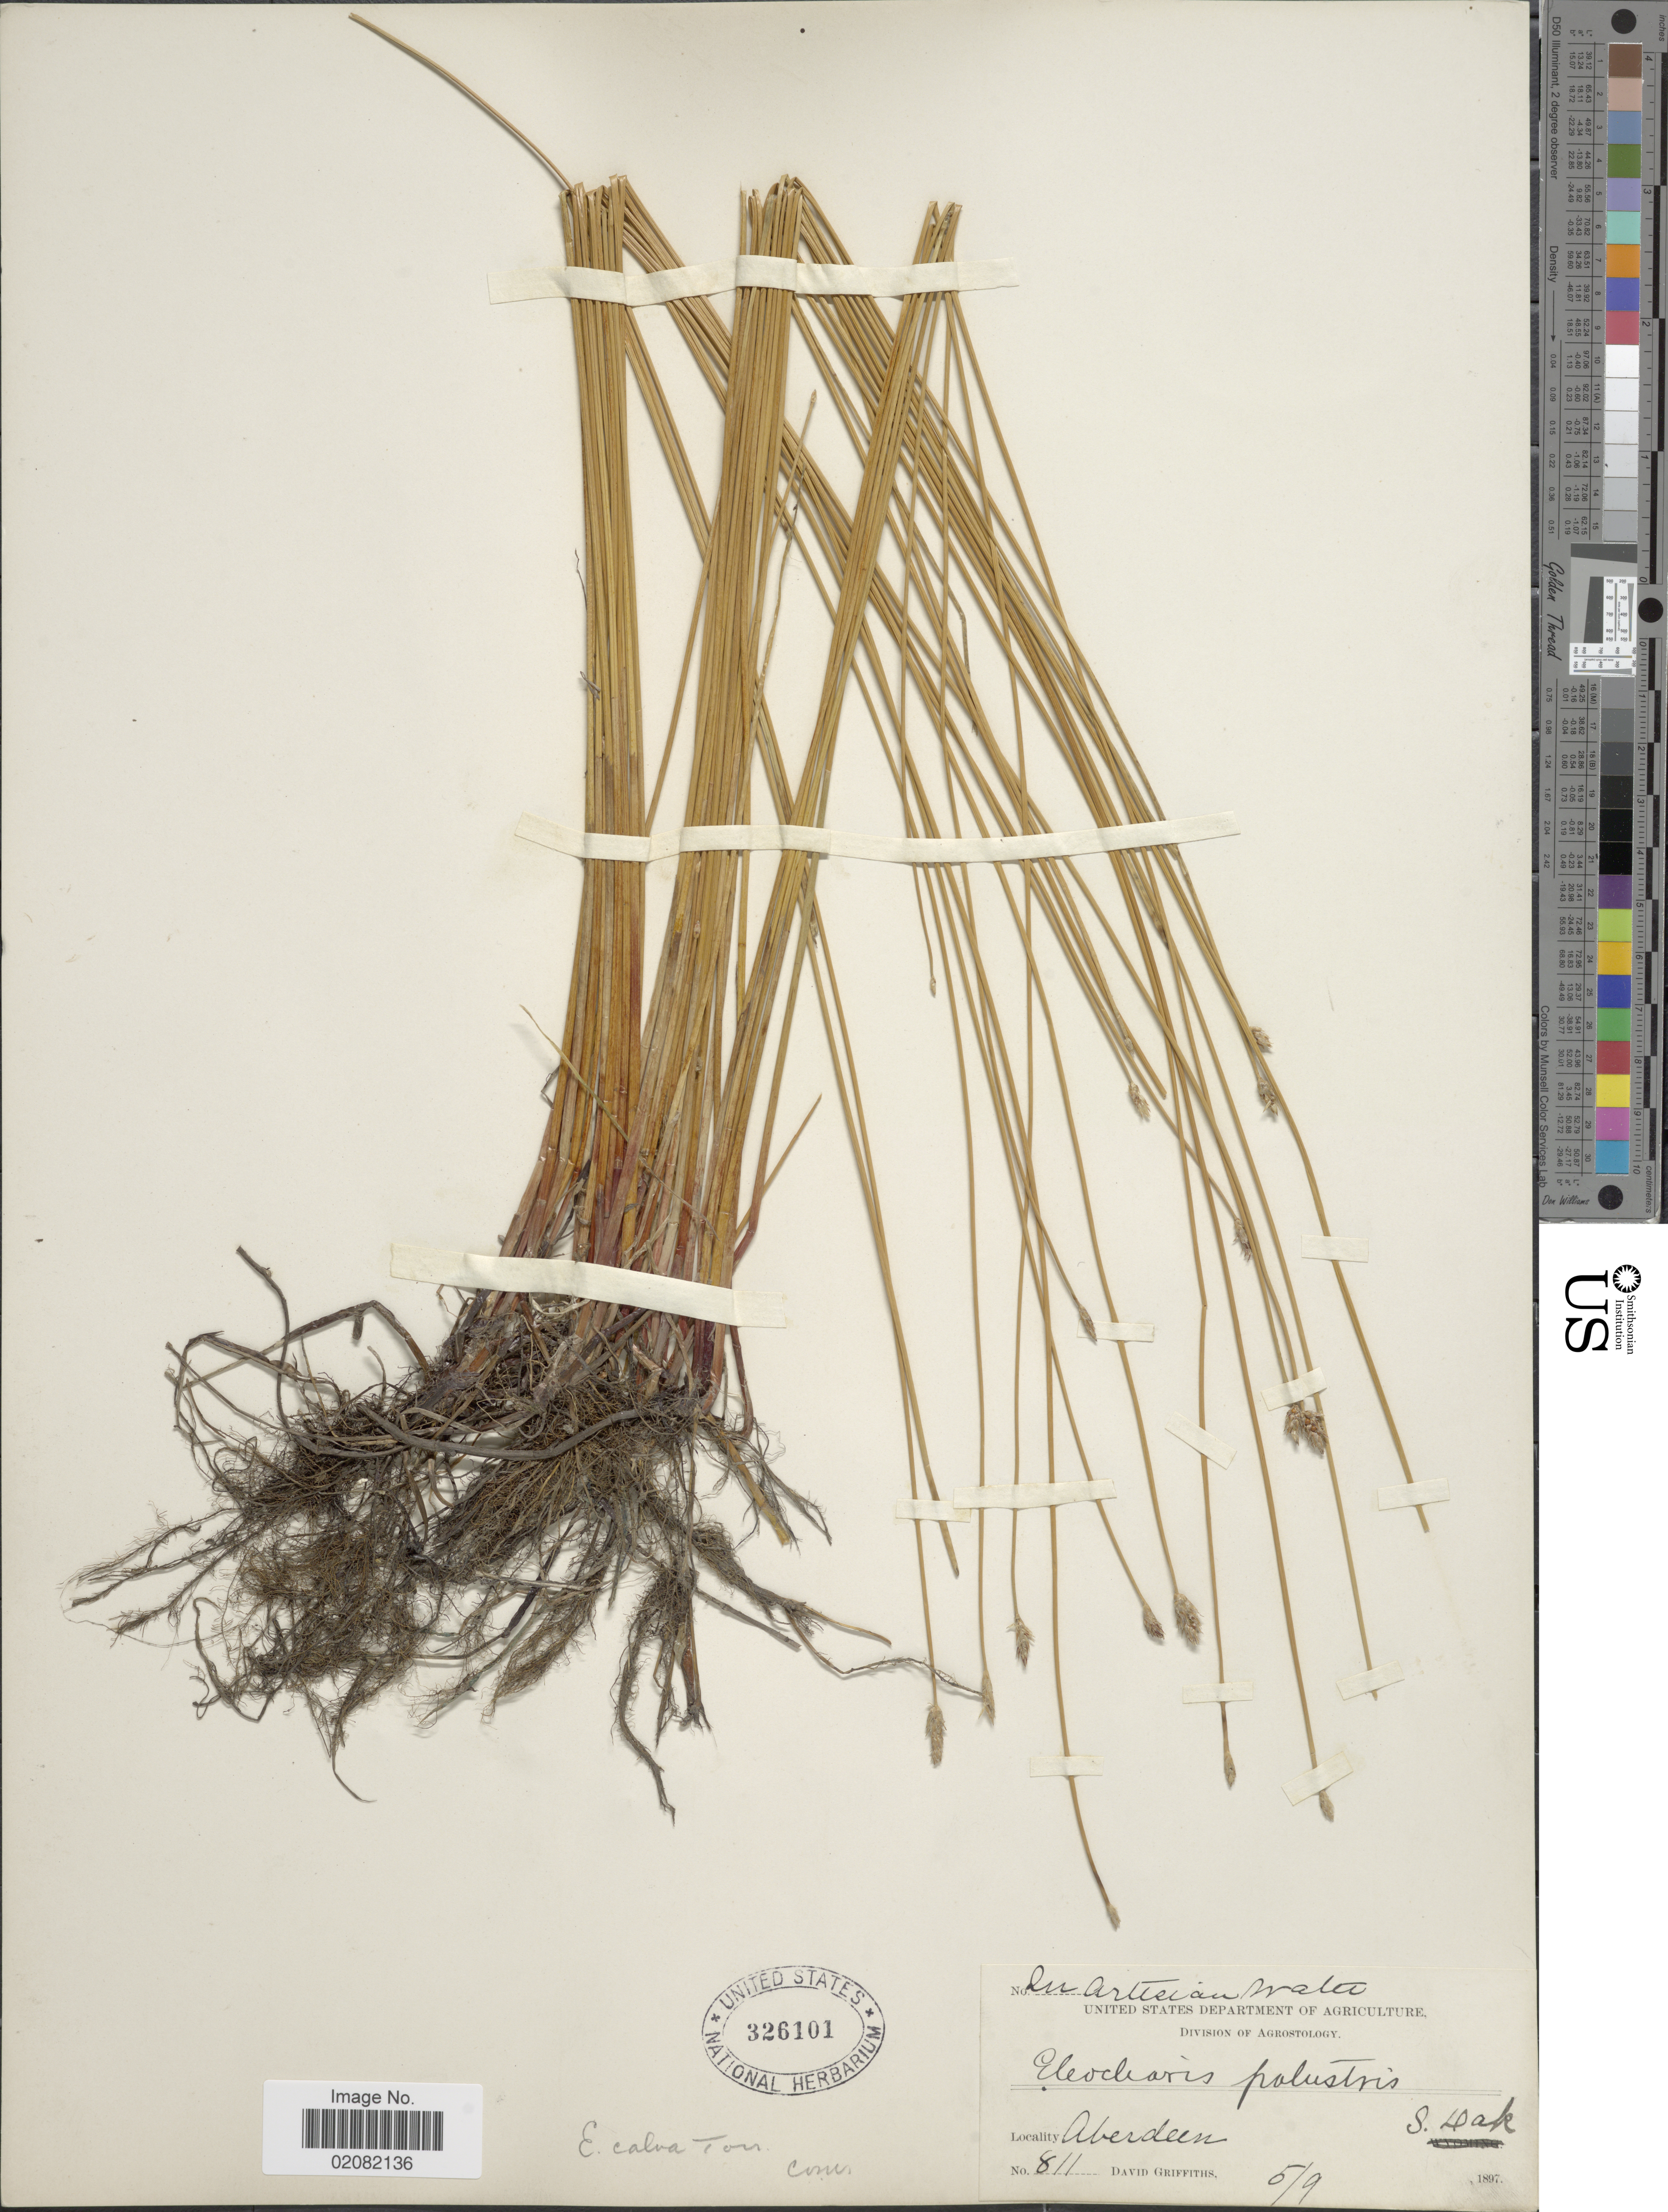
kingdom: Plantae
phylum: Tracheophyta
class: Liliopsida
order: Poales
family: Cyperaceae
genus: Eleocharis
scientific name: Eleocharis palustris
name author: (L.) Roem. & Schult.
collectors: D. Griffiths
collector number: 811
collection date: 1897-09-05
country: United States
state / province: South Dakota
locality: Aberdeen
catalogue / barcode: US 326101